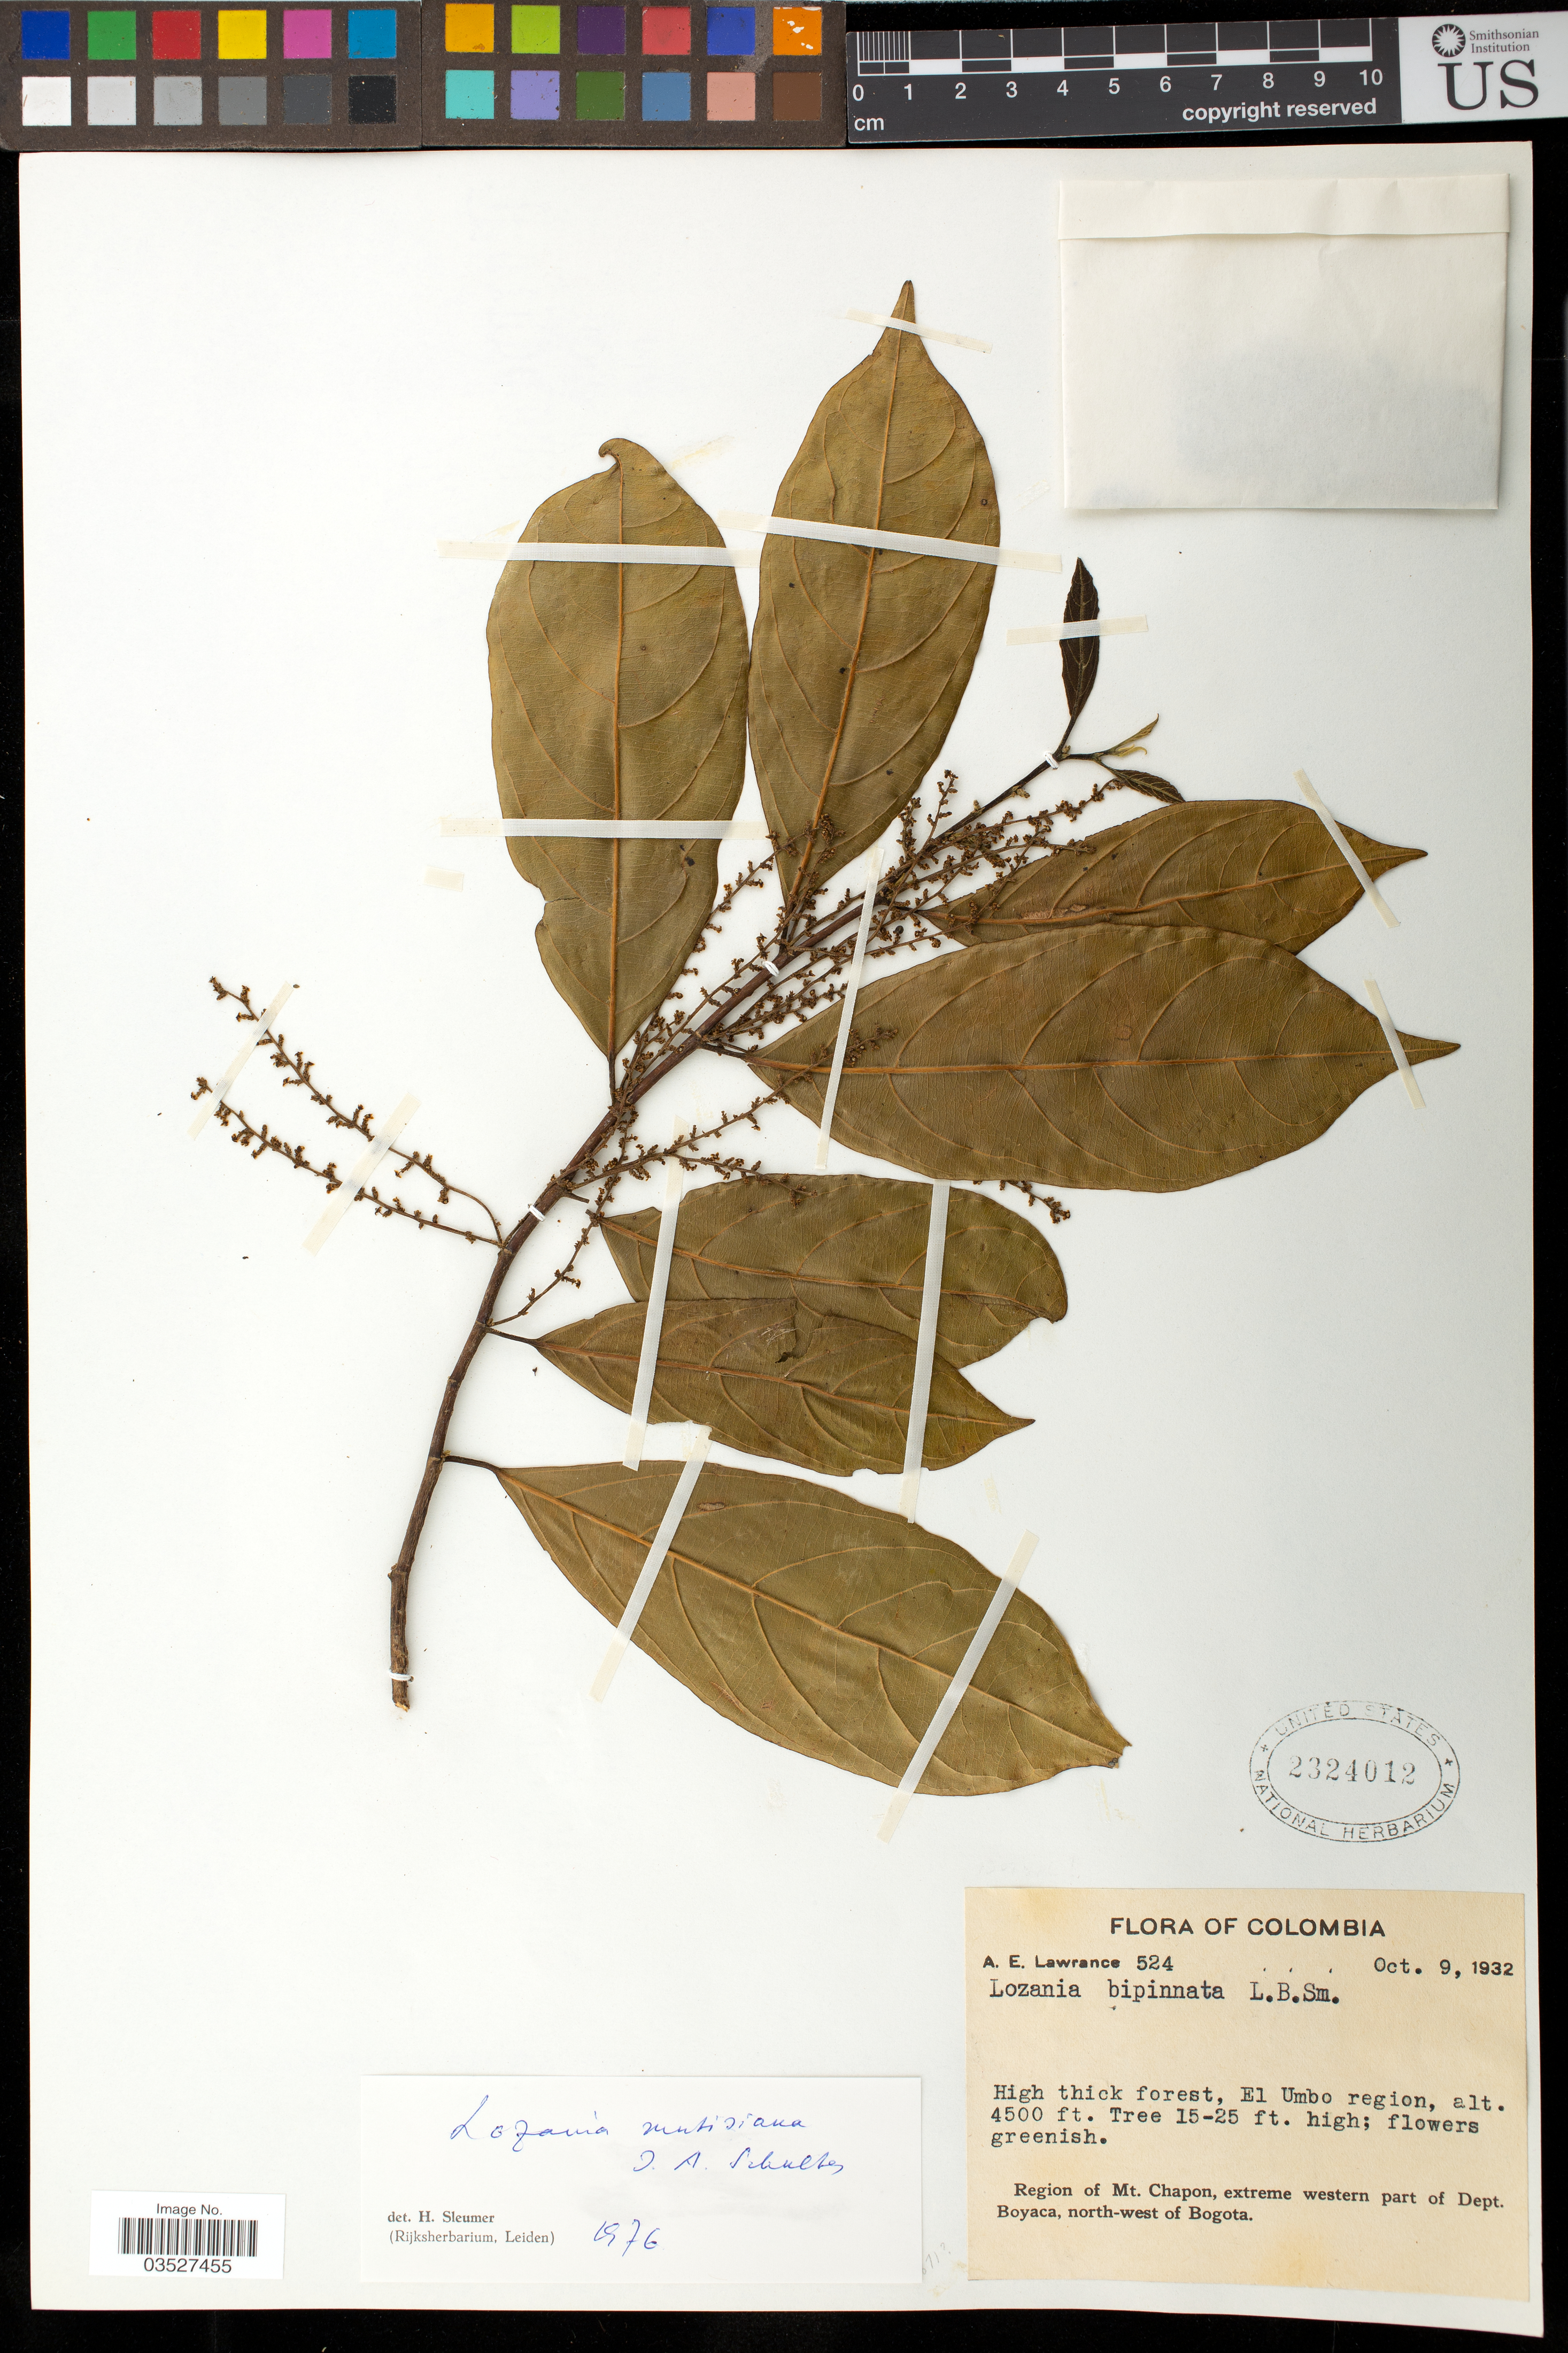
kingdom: Plantae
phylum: Tracheophyta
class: Magnoliopsida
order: Malpighiales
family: Lacistemataceae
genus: Lozania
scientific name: Lozania bipinnata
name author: L.B. Sm.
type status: Isotype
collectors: A. Lawrance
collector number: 524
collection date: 1932-10-09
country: Colombia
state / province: Boyacá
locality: El Umbo region. Region of Mt. Chapon, extreme western part of Dept. Boyaca, north-west of Bogota.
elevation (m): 1372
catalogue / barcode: US 2324012